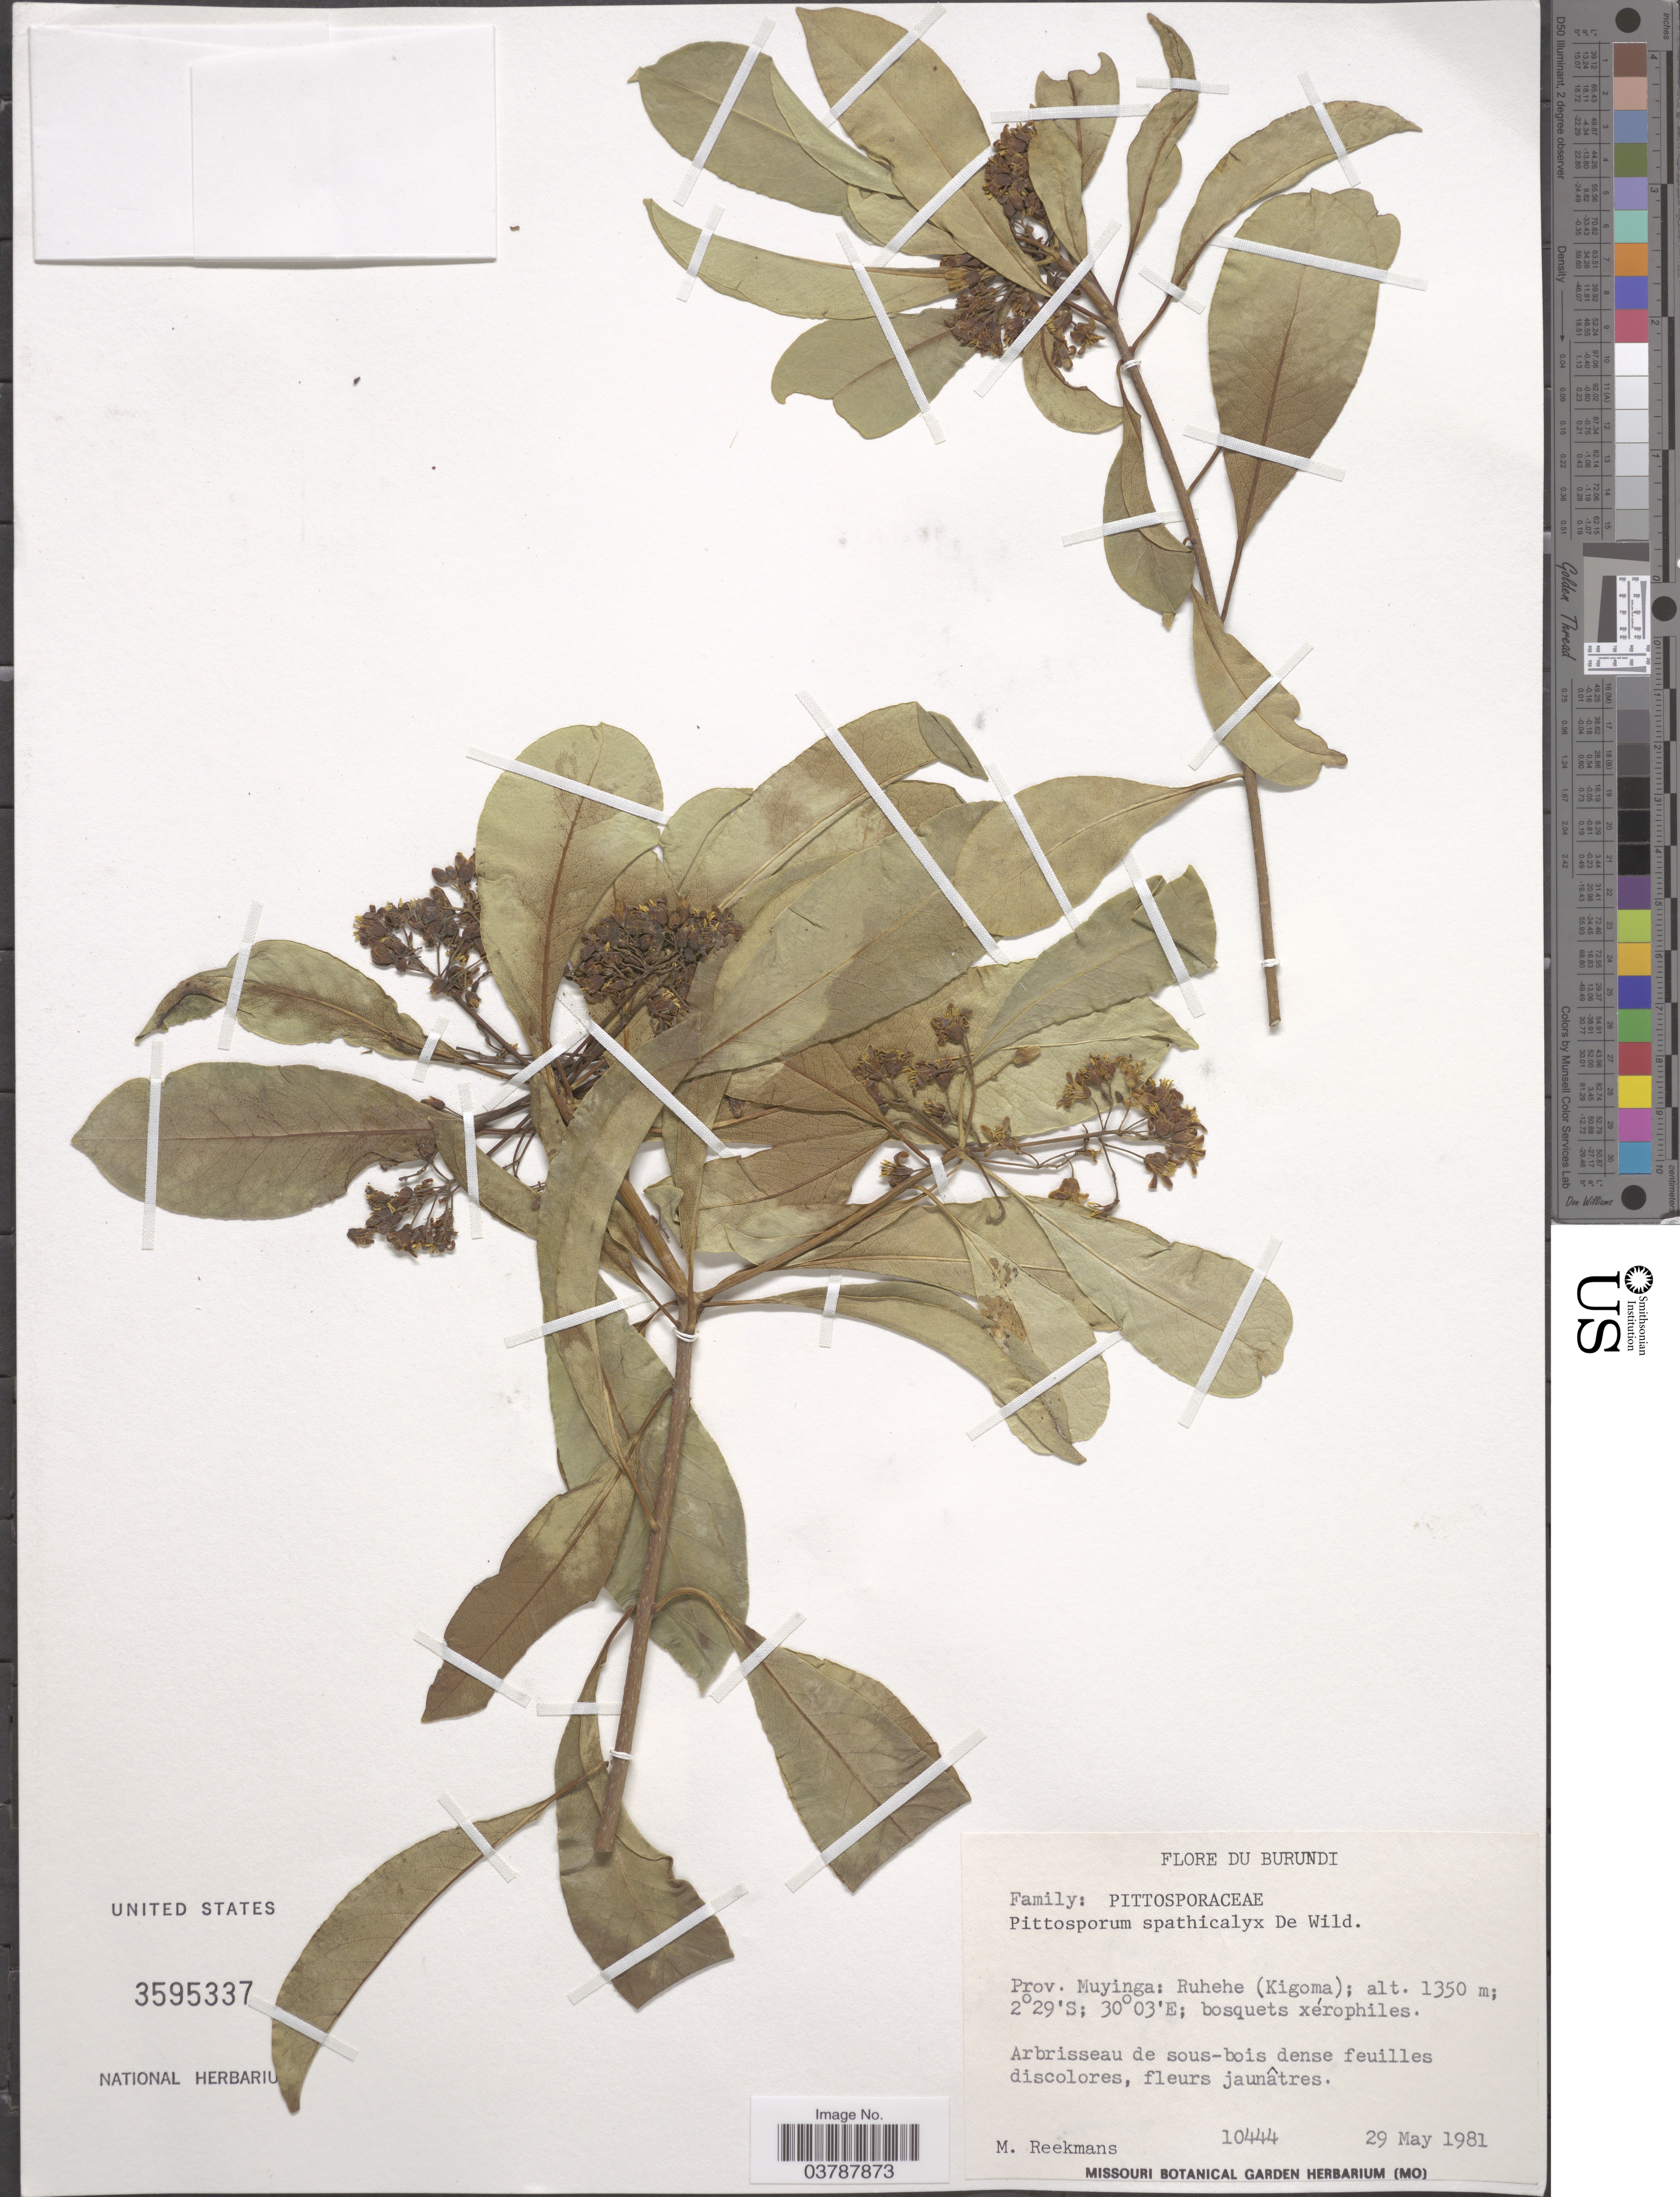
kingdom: Plantae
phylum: Tracheophyta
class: Magnoliopsida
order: Apiales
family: Pittosporaceae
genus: Pittosporum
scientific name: Pittosporum spathicalyx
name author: De Wild.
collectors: M. Reekmans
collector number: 10444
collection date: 1981-05-29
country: Burundi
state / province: Muyinga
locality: Ruhehe (Kigoma).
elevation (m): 1350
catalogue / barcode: US 3595337